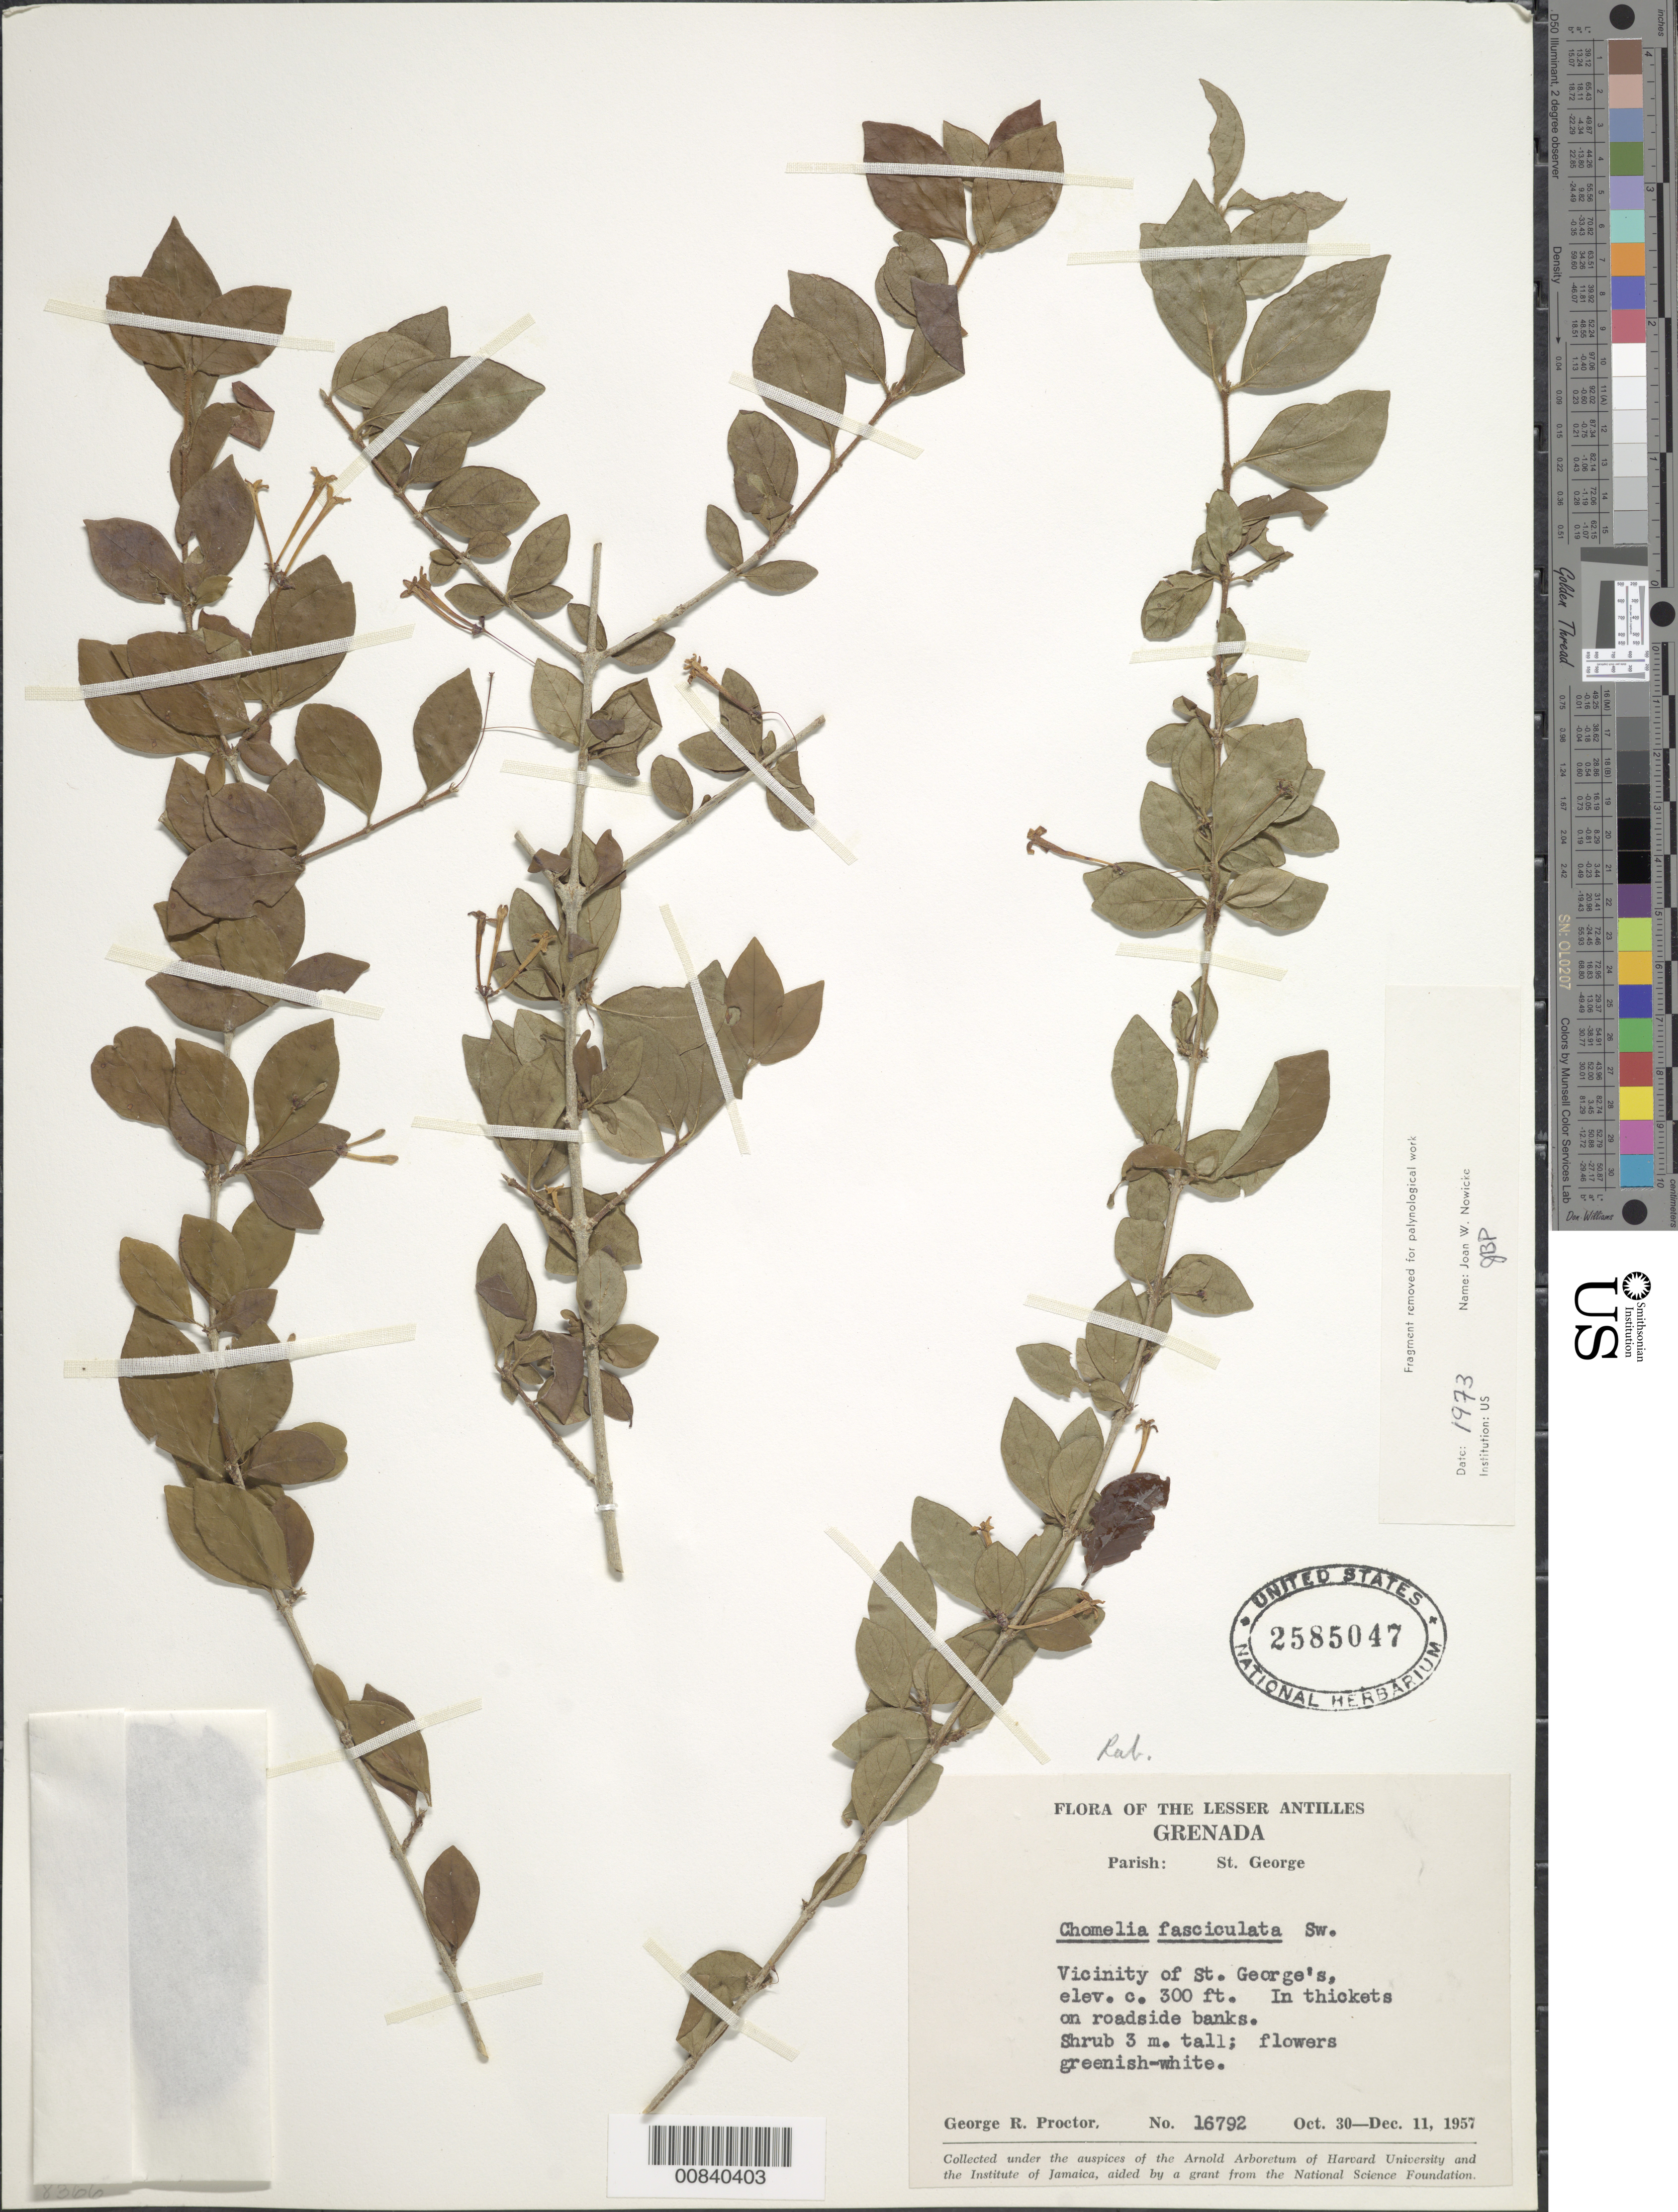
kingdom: Plantae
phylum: Tracheophyta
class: Magnoliopsida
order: Gentianales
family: Rubiaceae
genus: Chomelia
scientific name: Chomelia fasciculata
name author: (Sw.) Sw.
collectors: G. R. Proctor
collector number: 16792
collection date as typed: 30 Oct 1957 to 11 Dec 1957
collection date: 1957-10-30/1957-12-11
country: Grenada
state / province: Saint George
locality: Vicinity of St. George's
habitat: In thickets on roadside banks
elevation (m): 91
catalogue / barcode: US 2585047